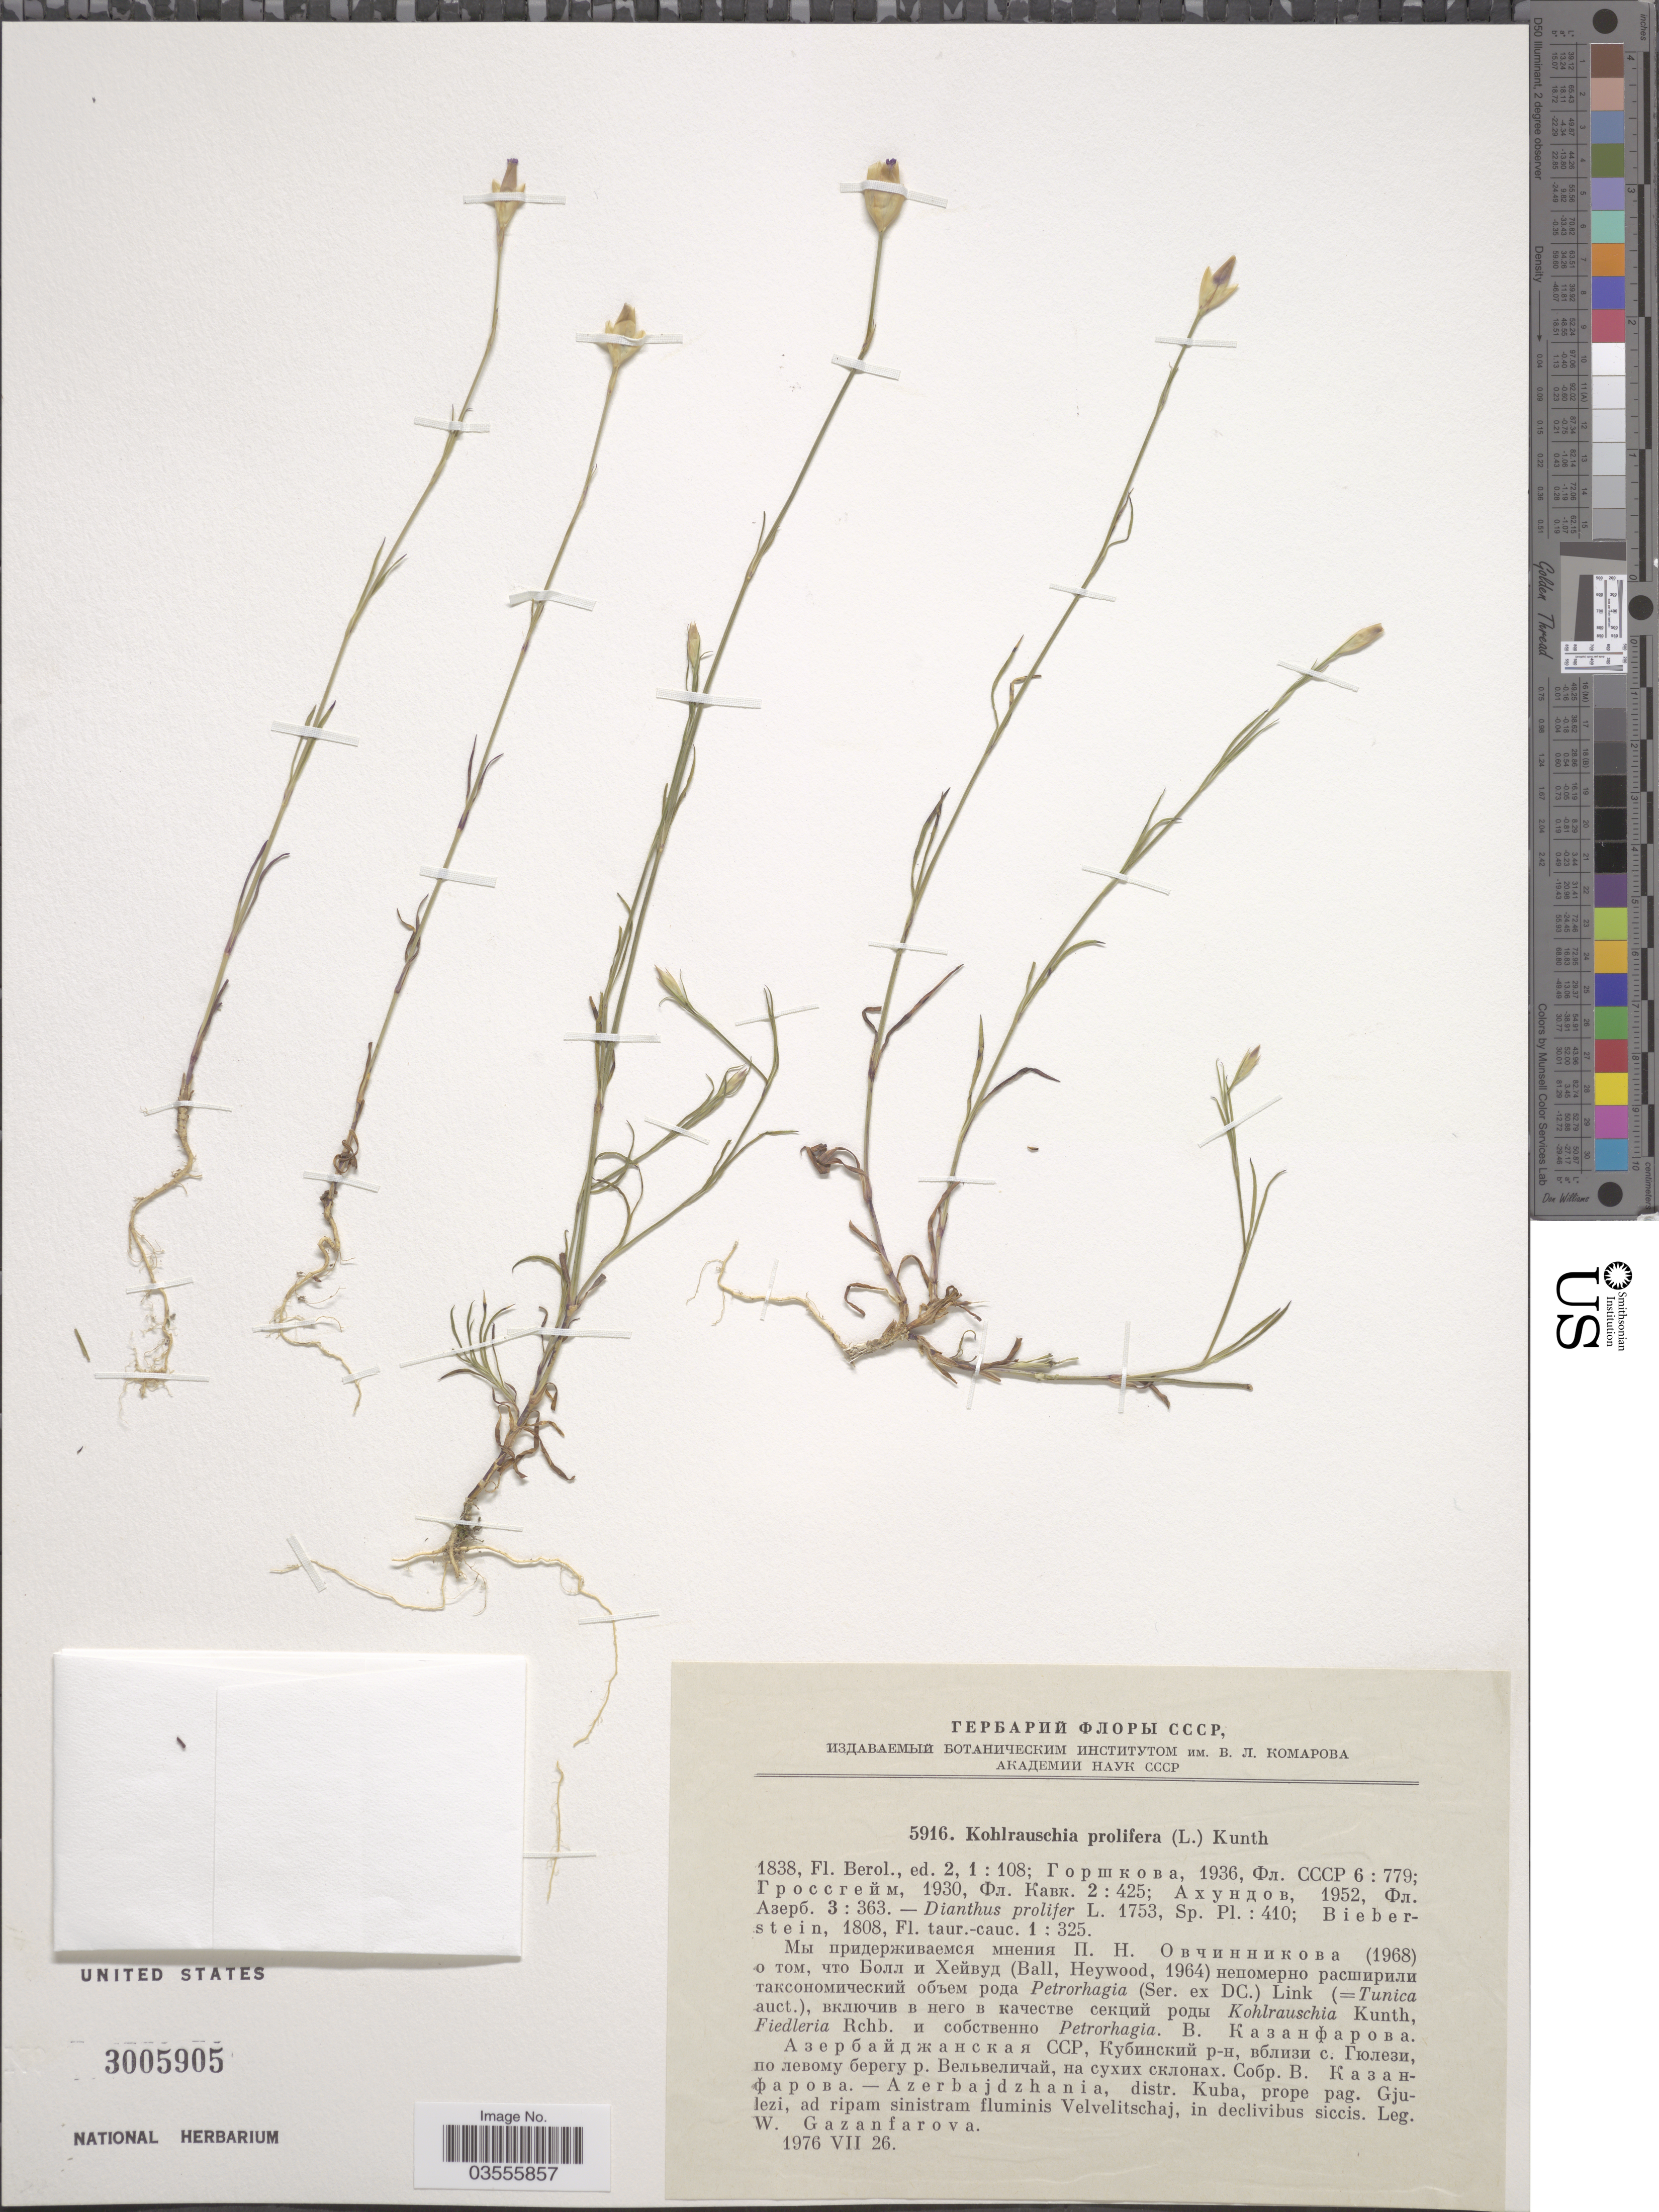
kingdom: Plantae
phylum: Tracheophyta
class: Magnoliopsida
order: Caryophyllales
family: Caryophyllaceae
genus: Petrorhagia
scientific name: Petrorhagia prolifera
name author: (L.) P.W. Ball & Heywood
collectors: W. Gazanfarova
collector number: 5916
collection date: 1976-07-26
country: Azerbaijan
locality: Azerbajdzhania, distr. Kuba, prope pag. Gjulezi, ad ripam sinistram fluminis Velvelitschaj, in declivibus siccis.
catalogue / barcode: US 3005905